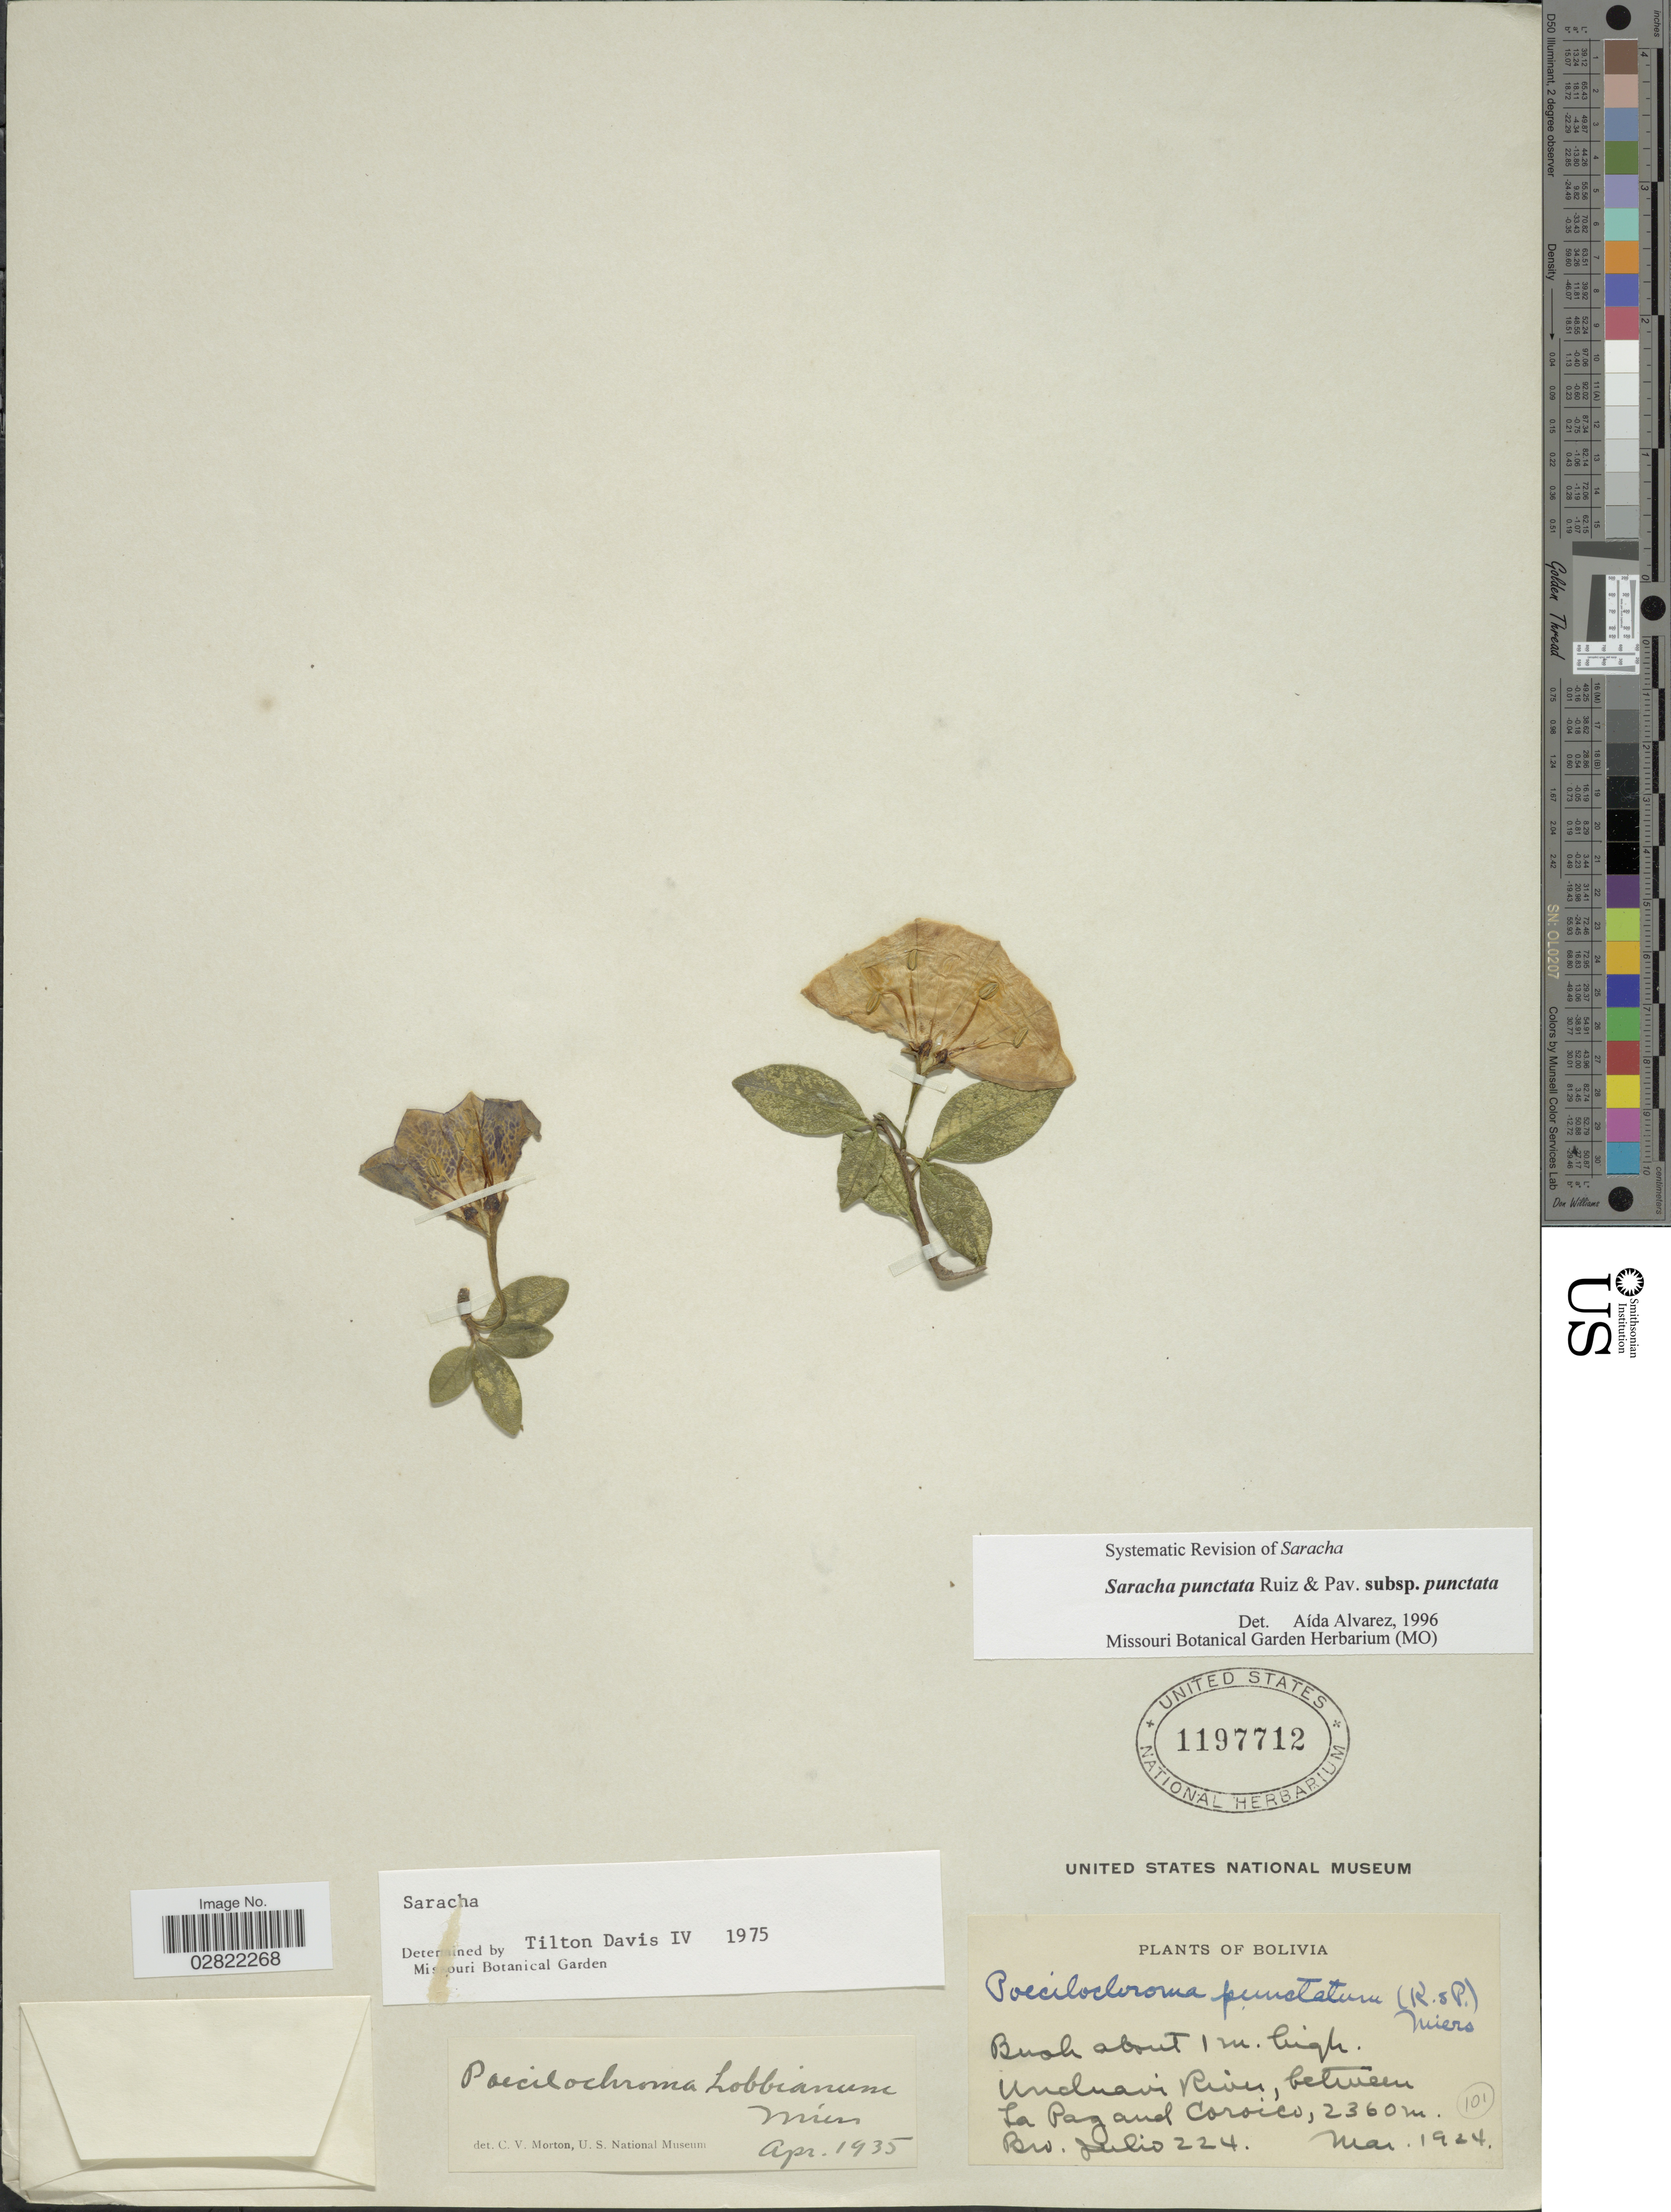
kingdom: Plantae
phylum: Tracheophyta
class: Magnoliopsida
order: Solanales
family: Solanaceae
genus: Saracha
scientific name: Saracha punctata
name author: Ruiz & Pav.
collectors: Bro. Julio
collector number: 224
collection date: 1924-03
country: Bolivia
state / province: La Paz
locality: Unduavi River, between, La Paz and Coroico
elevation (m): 2360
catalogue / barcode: US 1197712